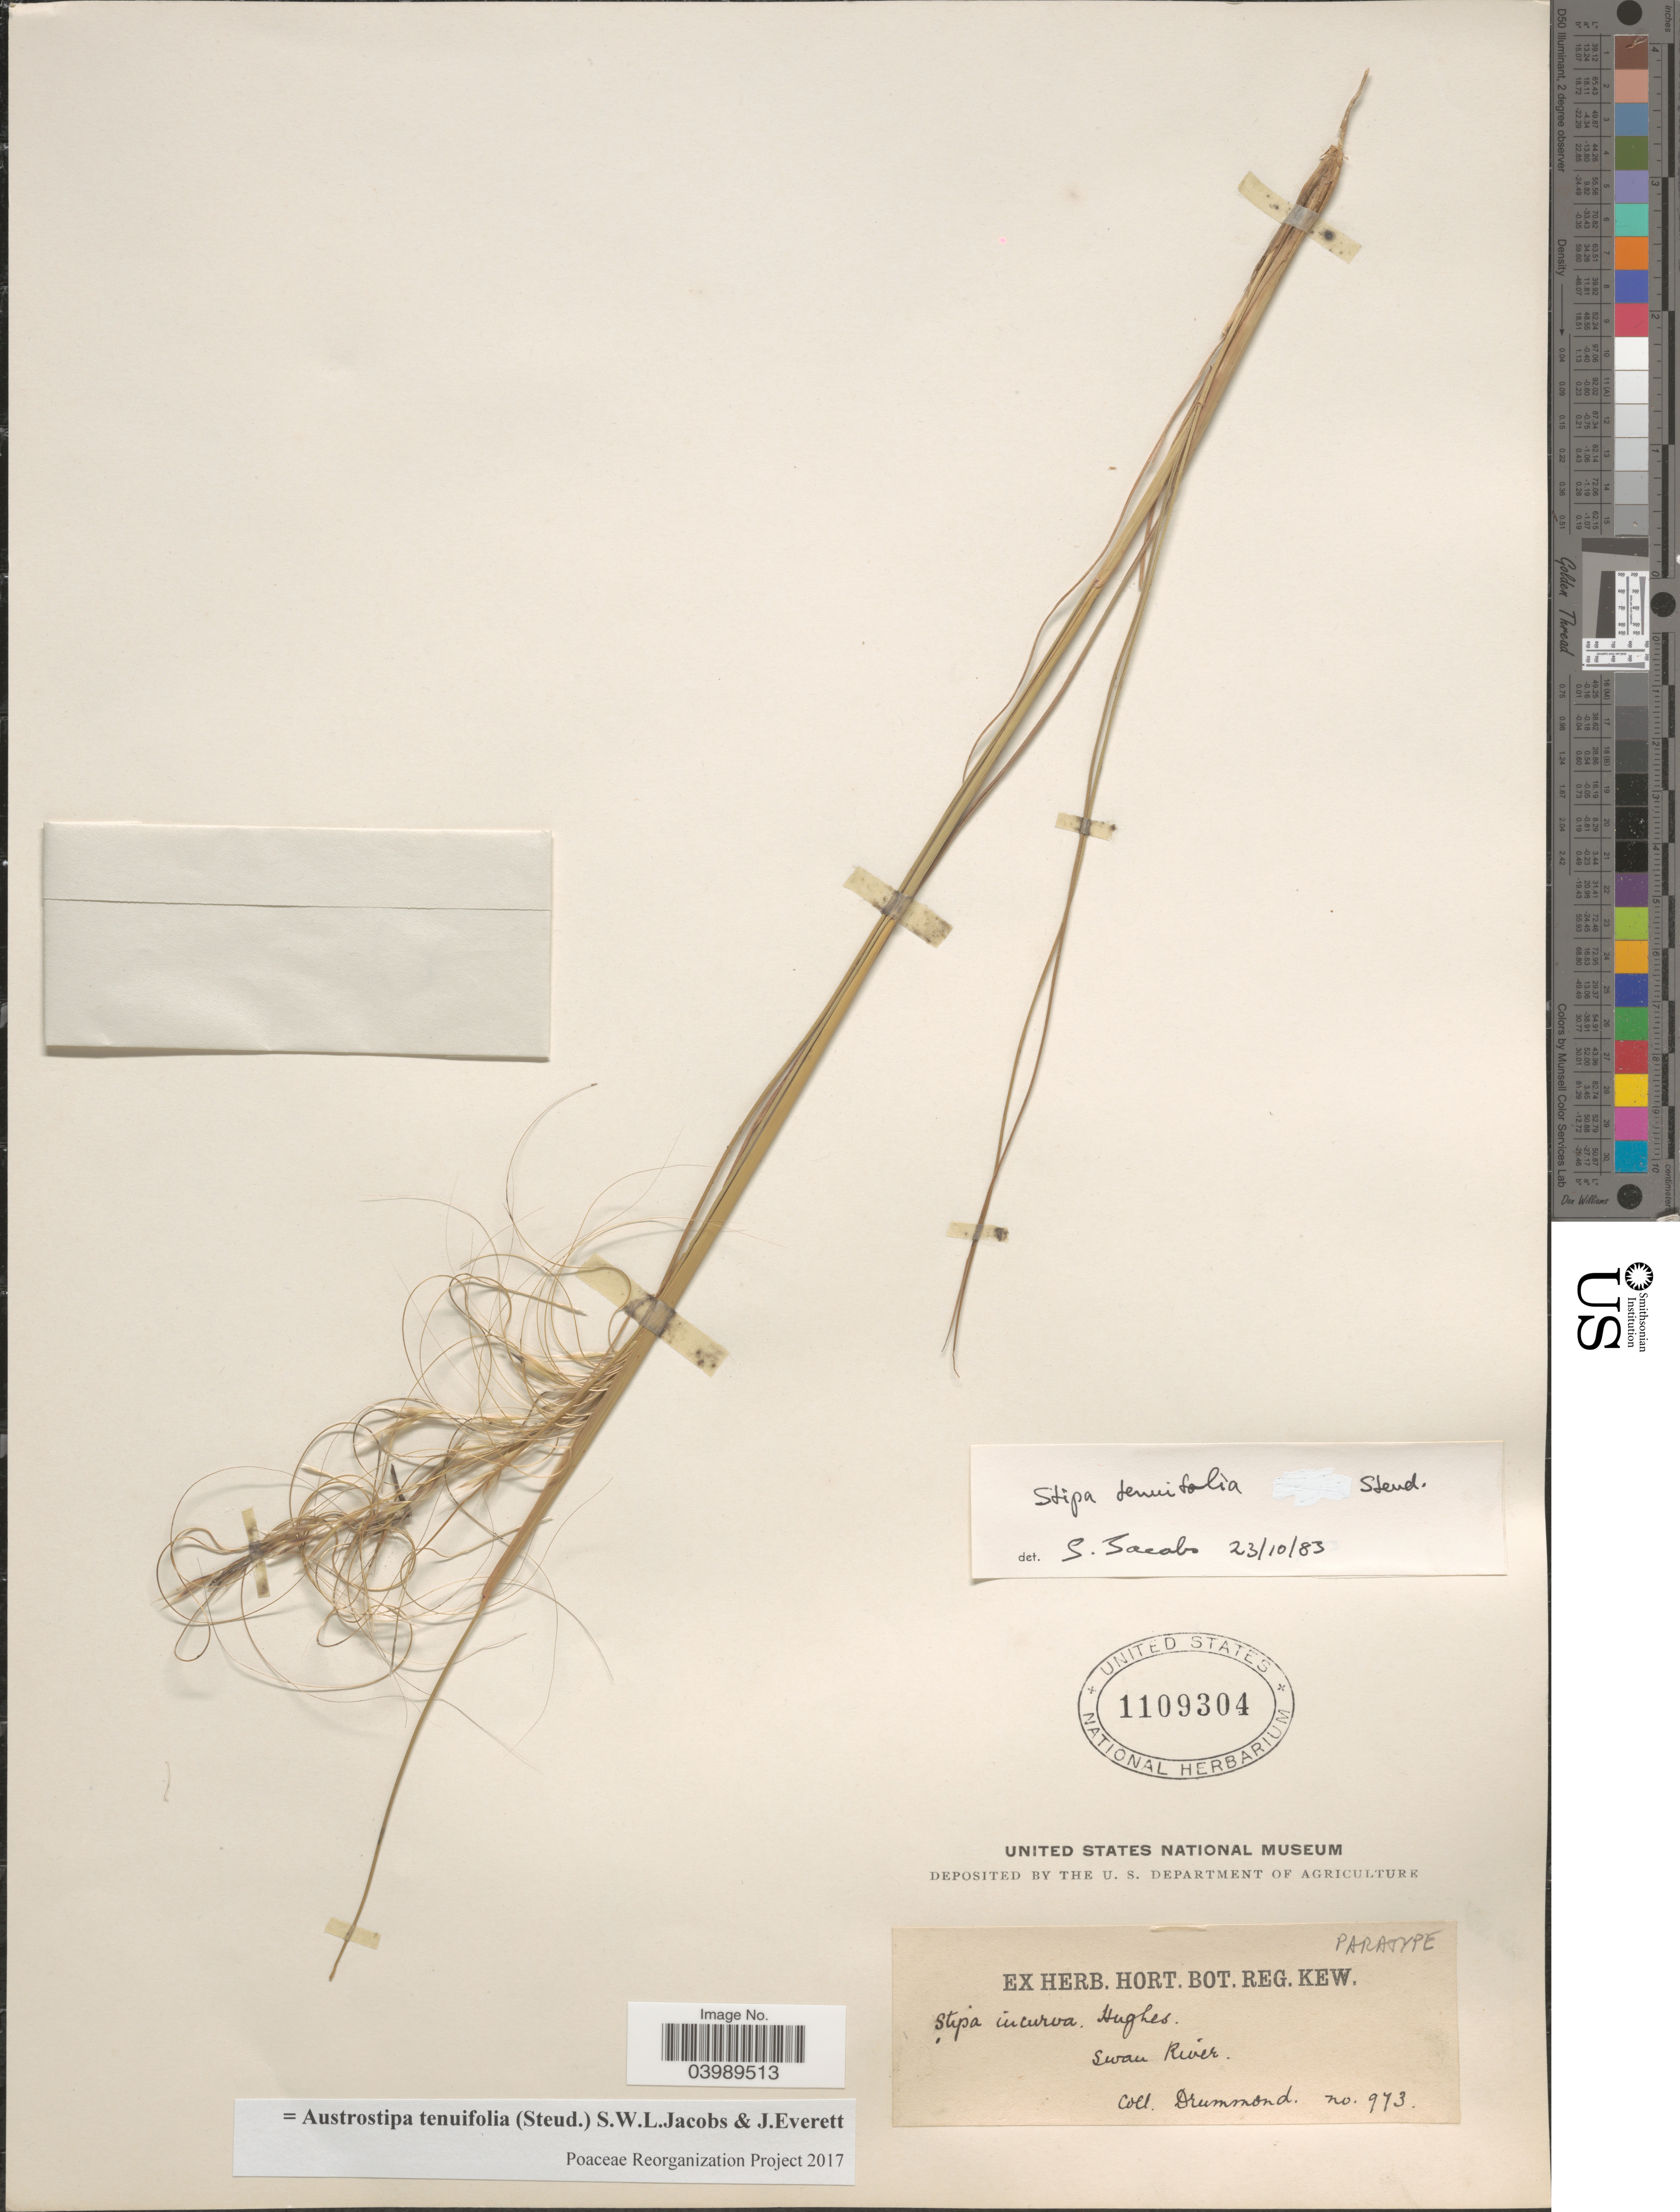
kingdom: Plantae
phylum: Tracheophyta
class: Liliopsida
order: Poales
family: Poaceae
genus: Austrostipa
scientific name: Austrostipa tenuifolia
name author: (Steud.) S.W.L. Jacobs & J. Everett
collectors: -. Drummond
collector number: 973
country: Australia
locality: Swan River.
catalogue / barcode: US 1109304